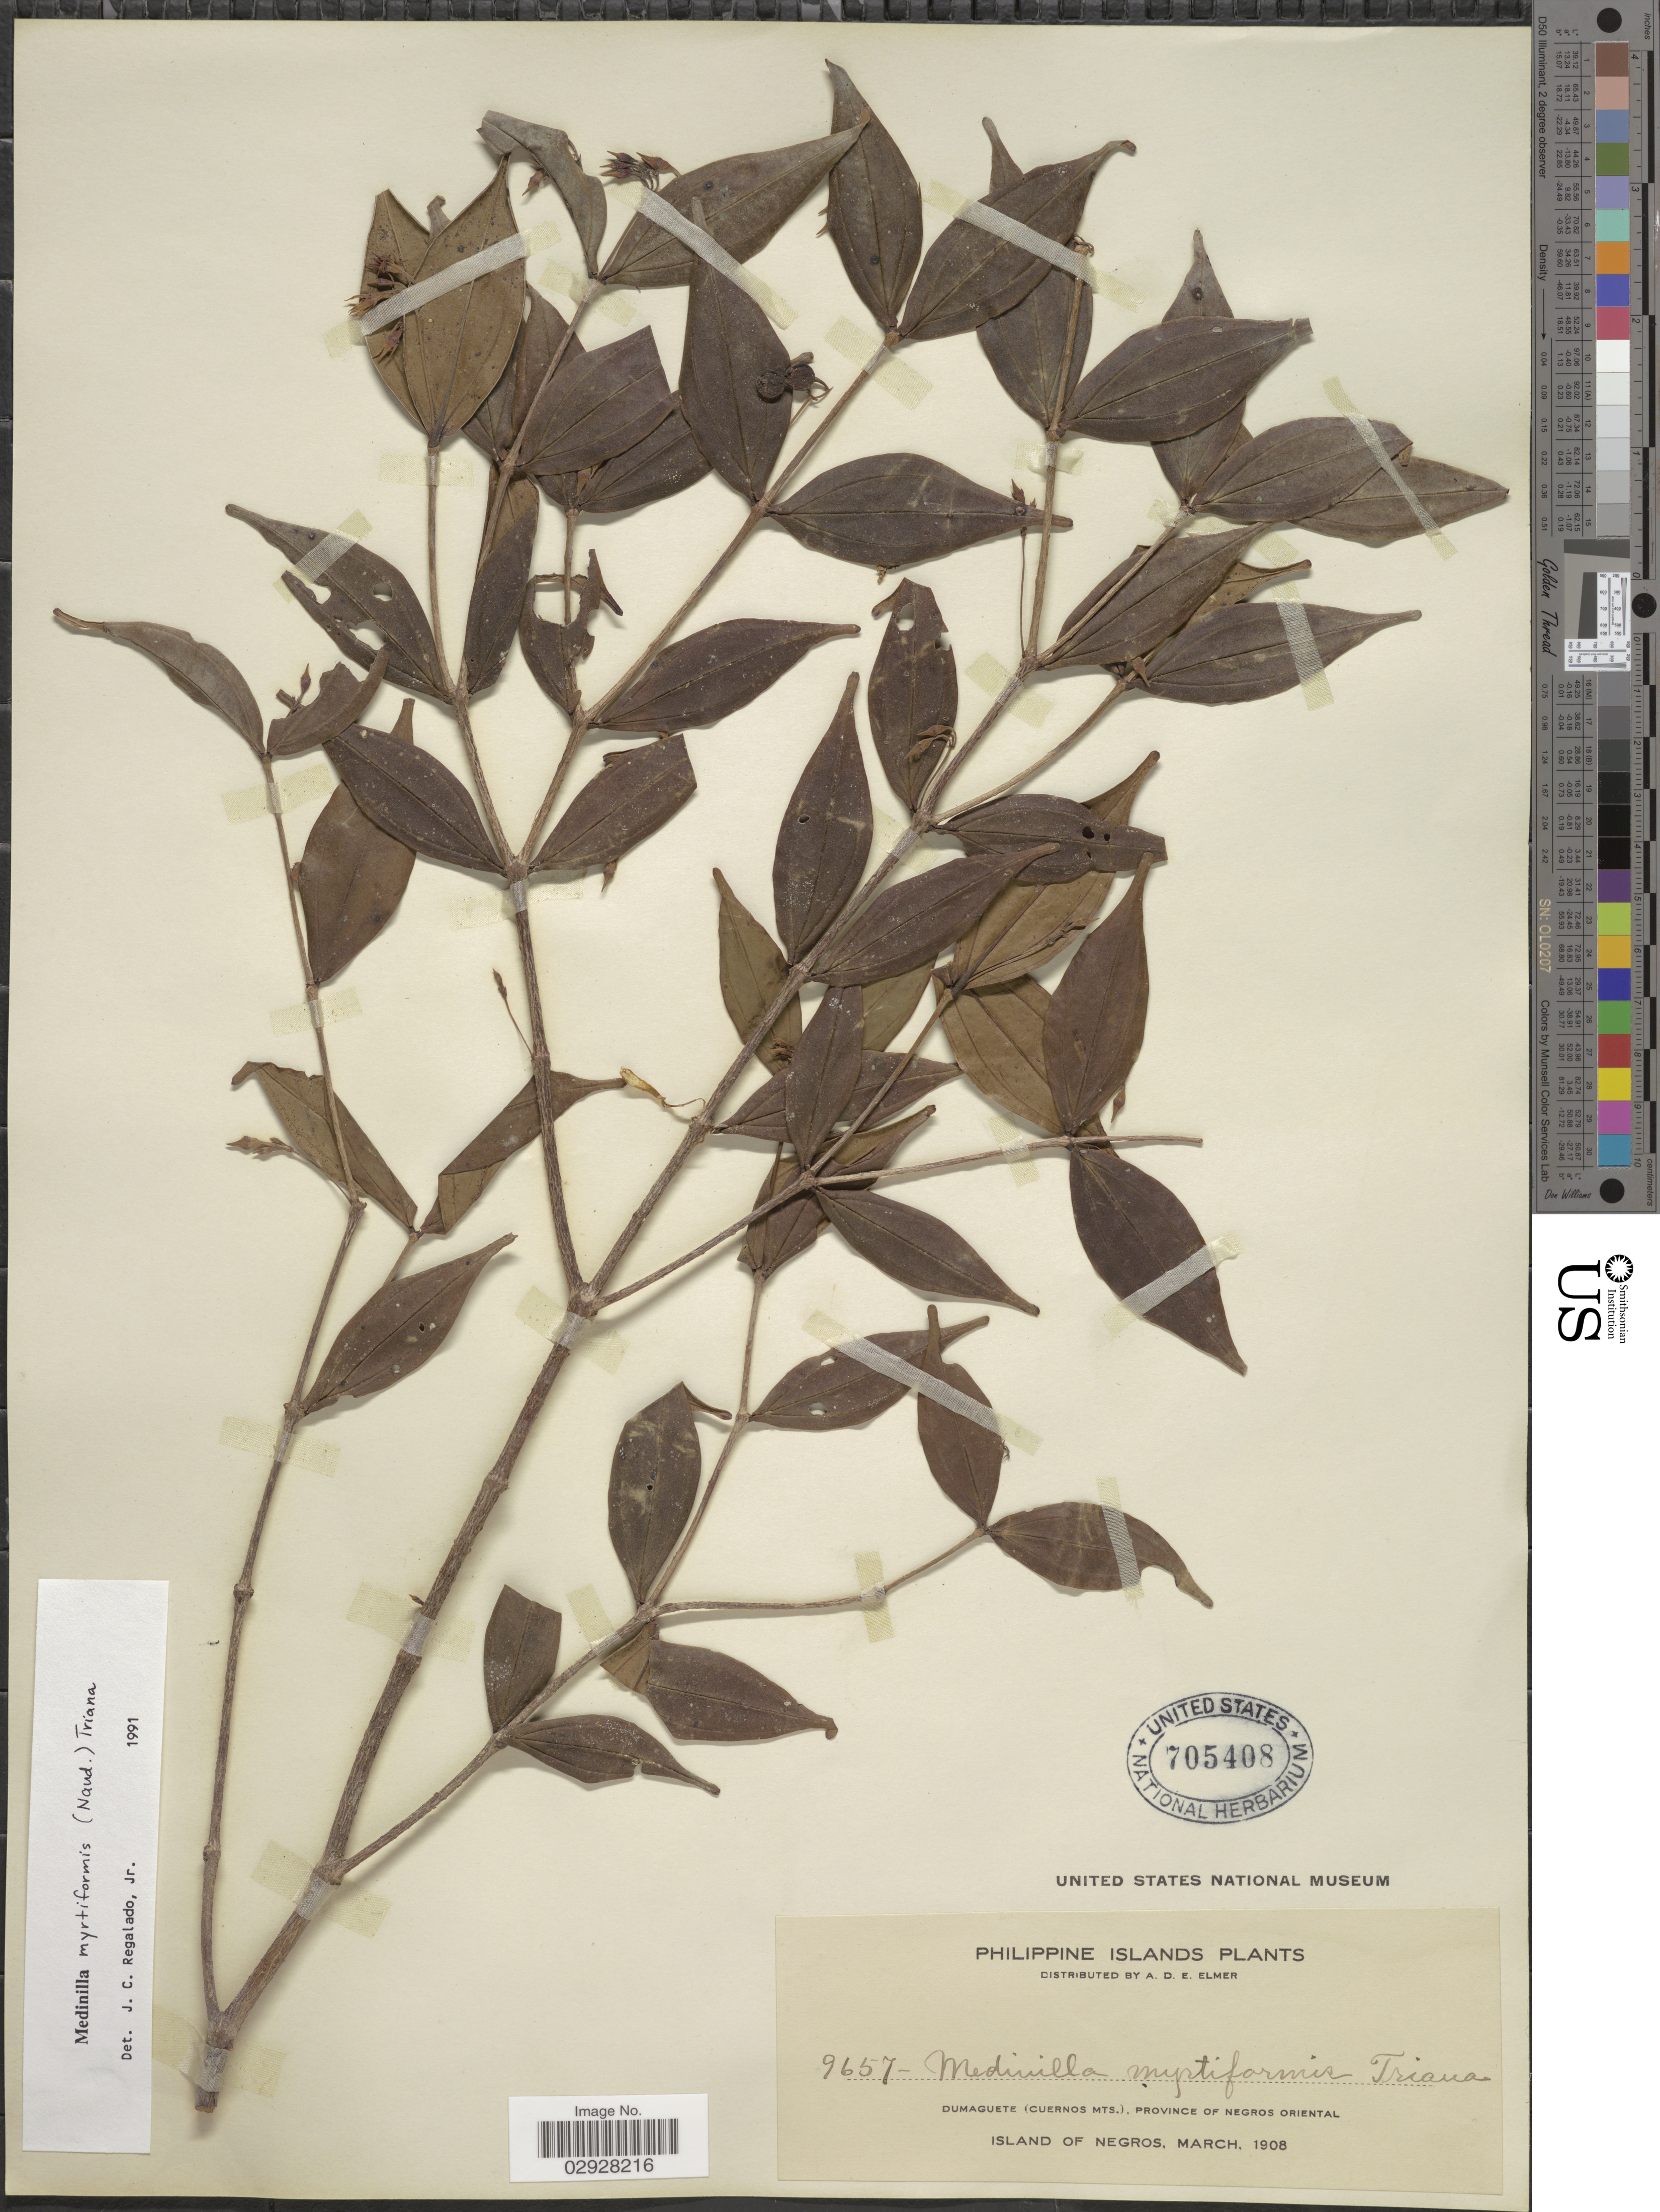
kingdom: Plantae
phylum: Tracheophyta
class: Magnoliopsida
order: Myrtales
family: Melastomataceae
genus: Medinilla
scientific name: Medinilla myrtiformis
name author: (Naudin) Triana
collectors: A. D. E. Elmer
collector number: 9657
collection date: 1908-03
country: Philippines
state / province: Central Visayas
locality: Dumaguete (Cuernos Mts.), Province of Negros Oriental, Island of Negros.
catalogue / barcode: US 705408